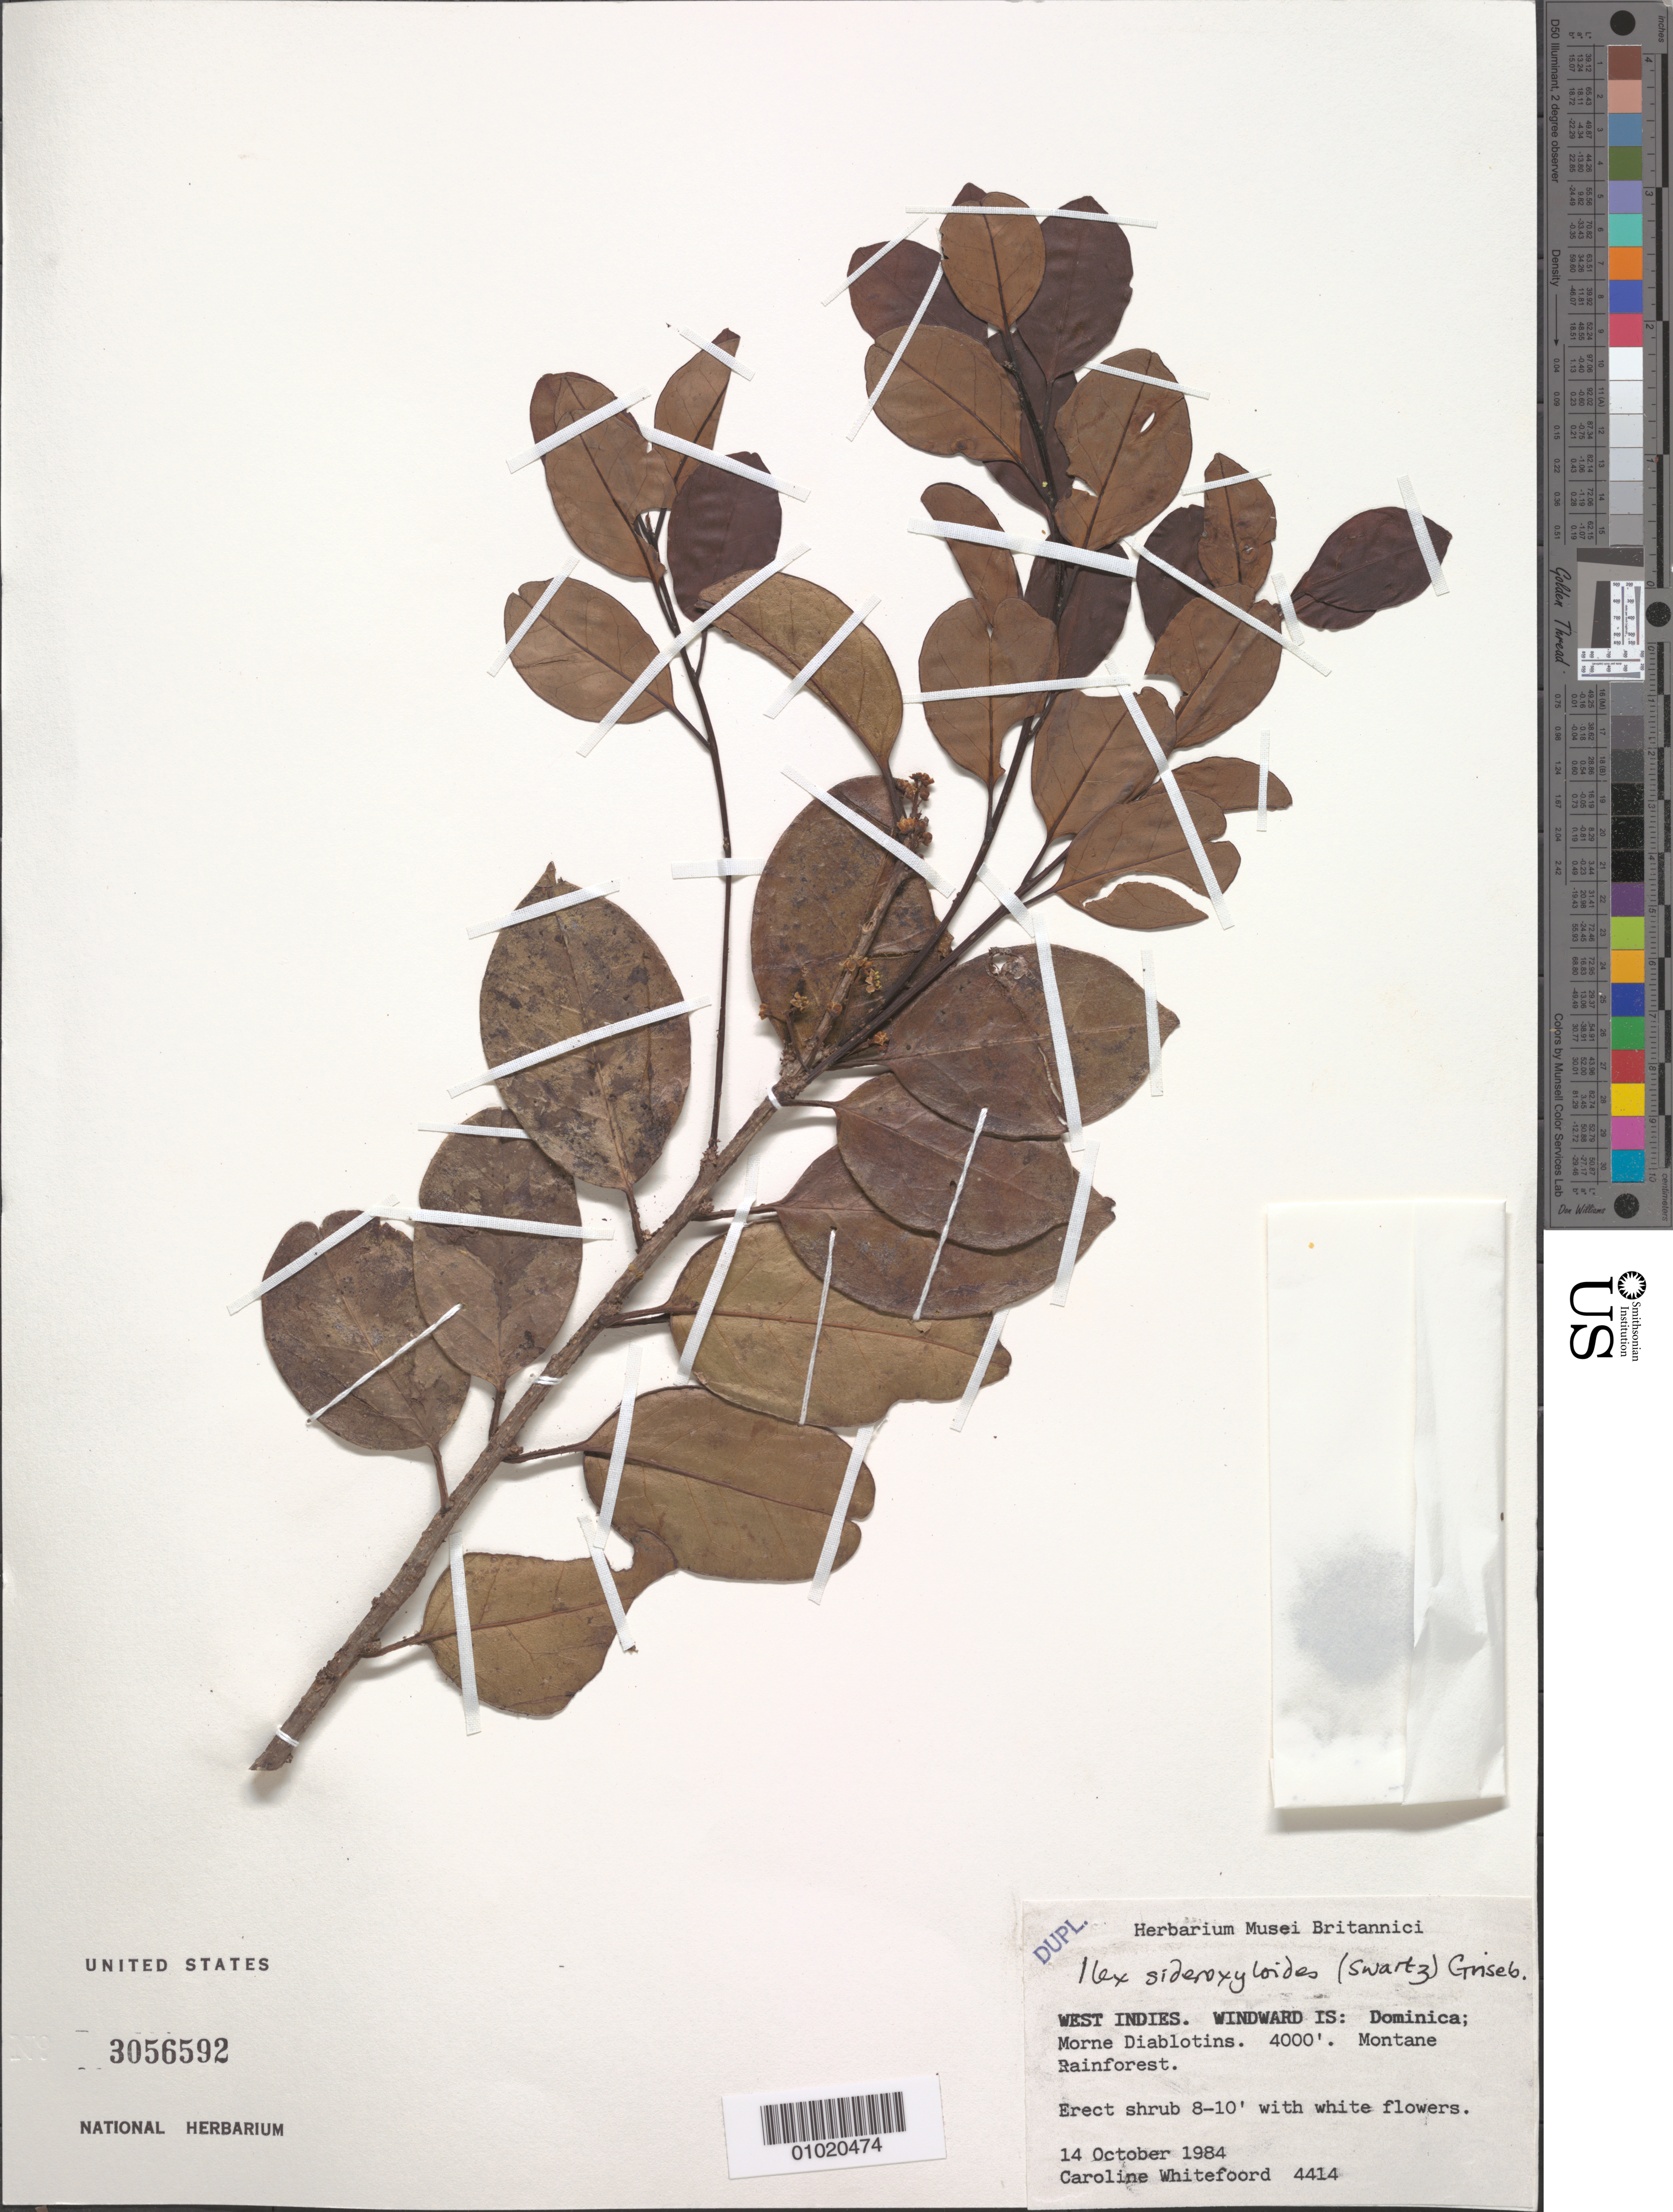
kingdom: Plantae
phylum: Tracheophyta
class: Magnoliopsida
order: Aquifoliales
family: Aquifoliaceae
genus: Ilex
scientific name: Ilex sideroxyloides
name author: (Sw.) Griseb.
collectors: C. Whitefoord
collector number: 4414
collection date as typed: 14 Oct 1984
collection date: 1984-10-14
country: Dominica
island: Dominica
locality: Morne Diablotins. Montane Rainforest.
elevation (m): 1219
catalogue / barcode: US 3056592